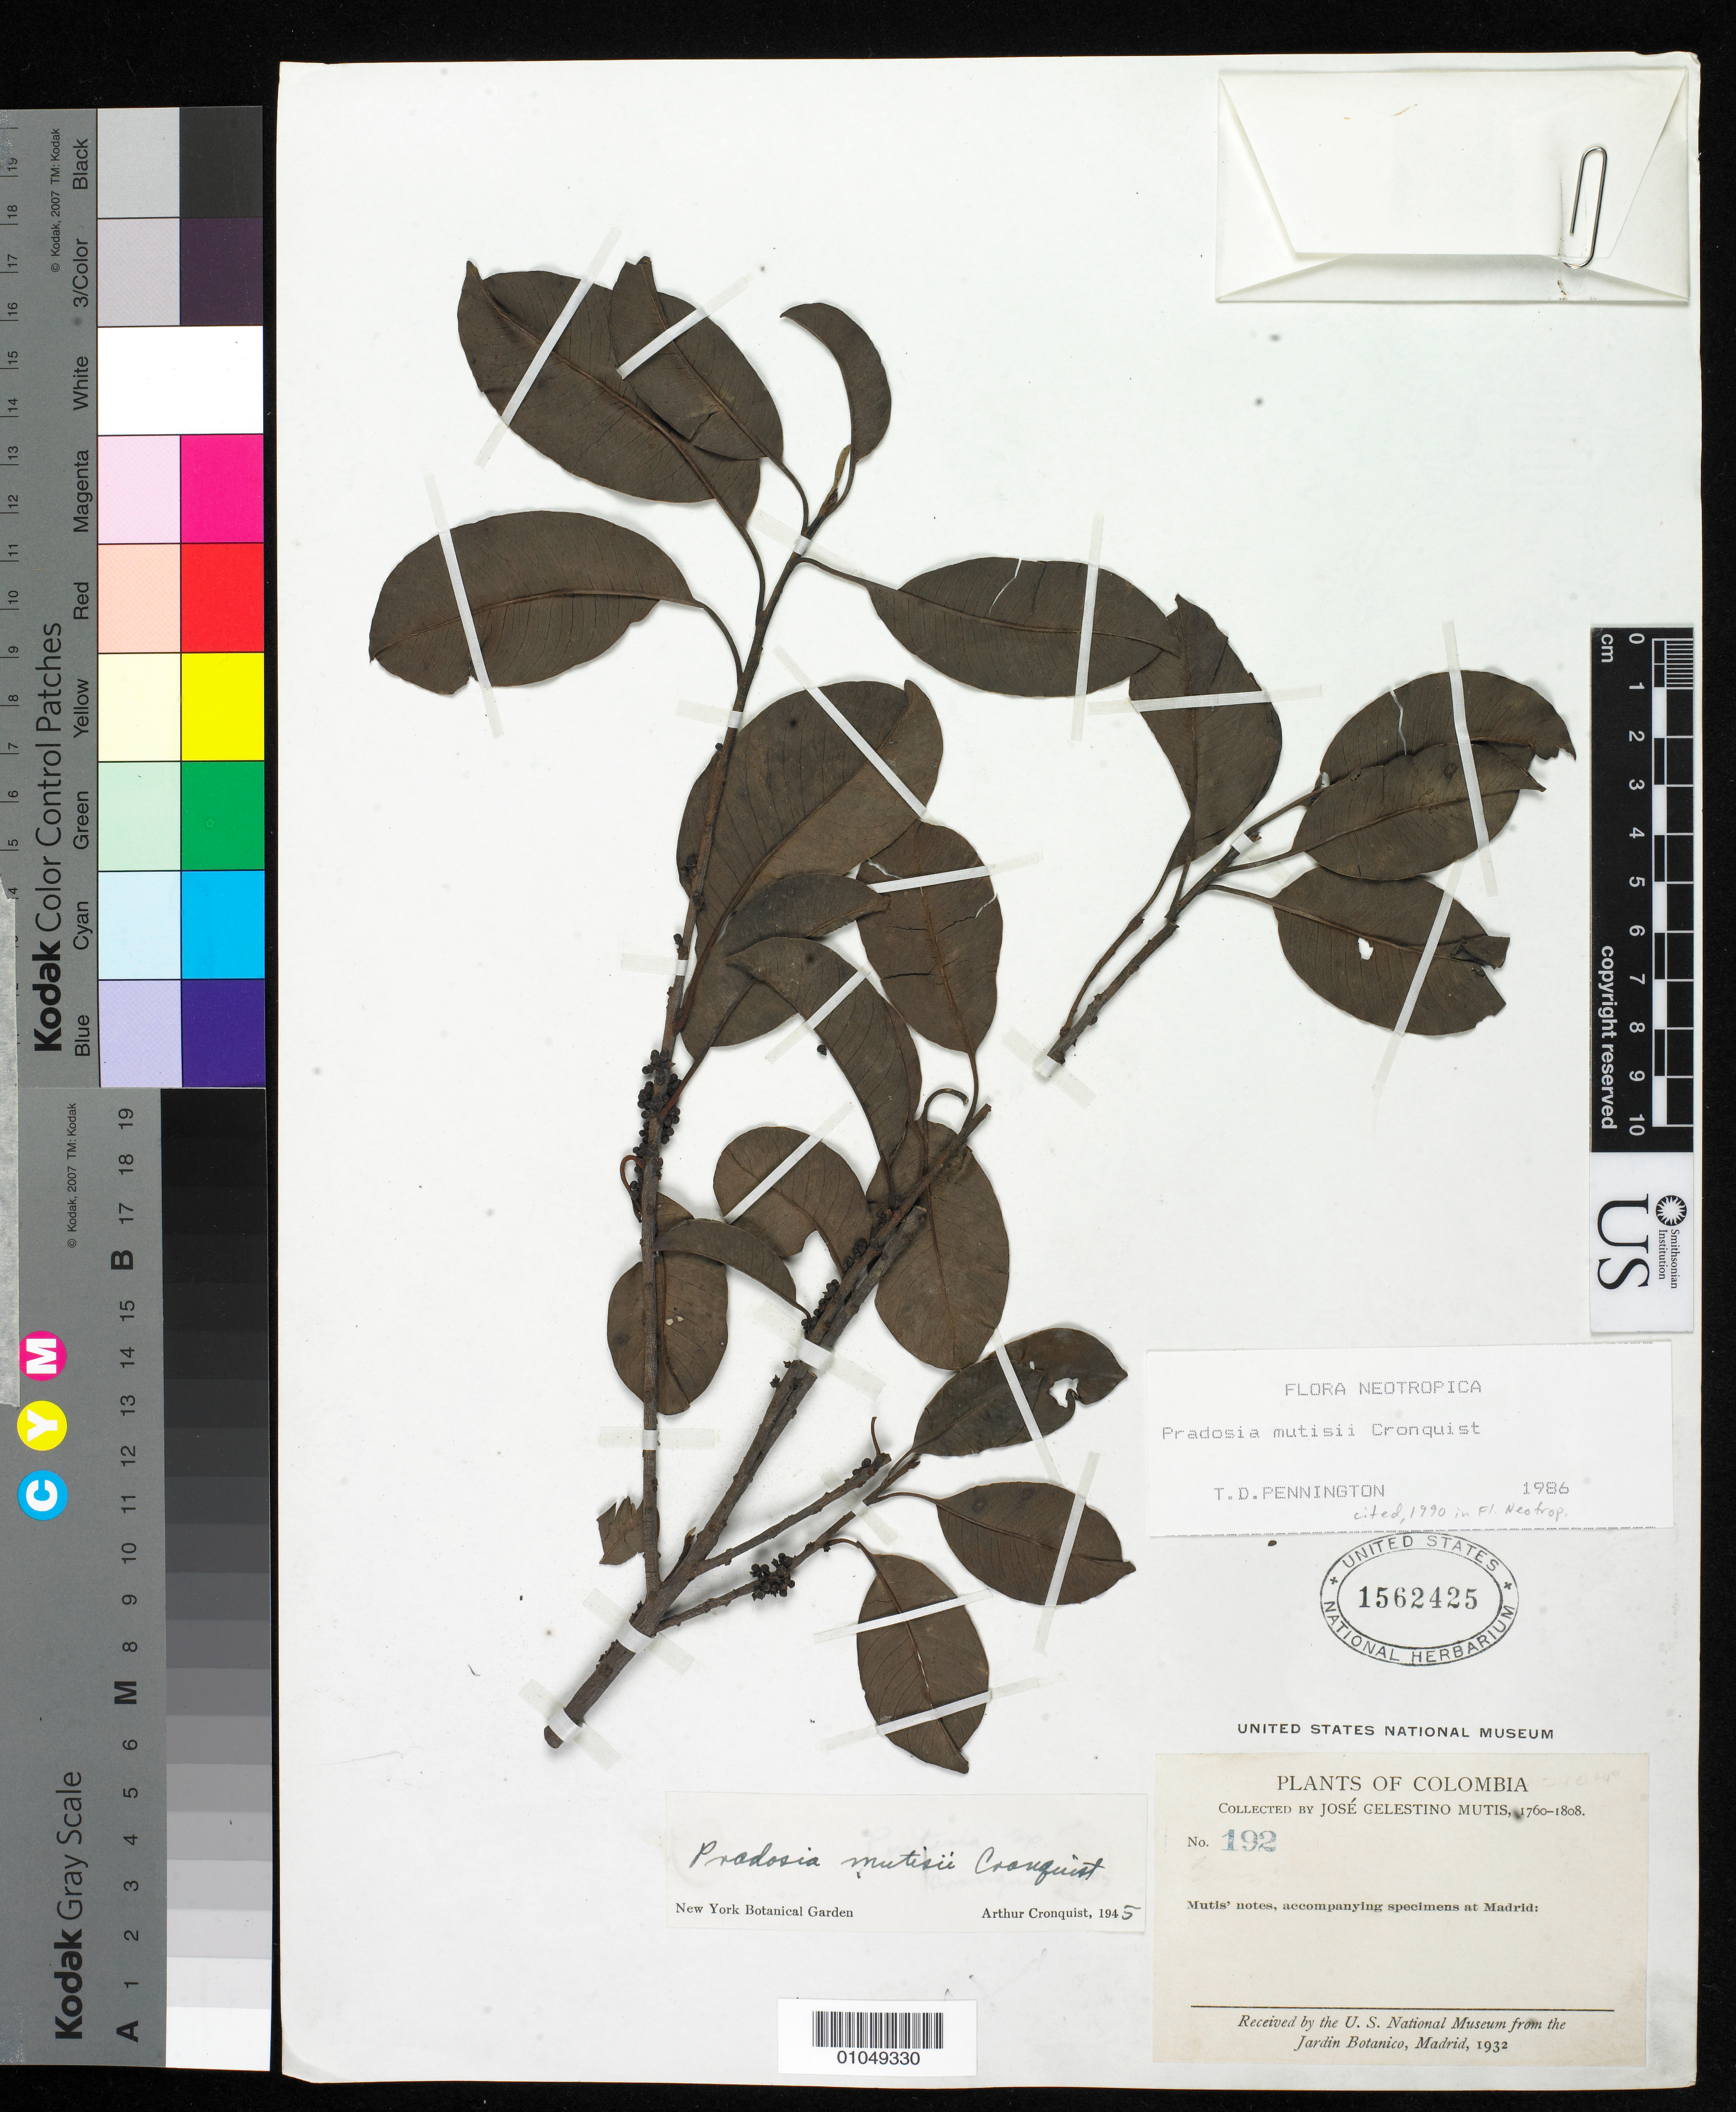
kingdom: Plantae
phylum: Tracheophyta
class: Magnoliopsida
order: Ericales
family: Sapotaceae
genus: Pradosia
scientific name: Pradosia mutisii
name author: Cronq.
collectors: J. C. B. Mutis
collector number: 192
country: Colombia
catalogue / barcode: US 1562425